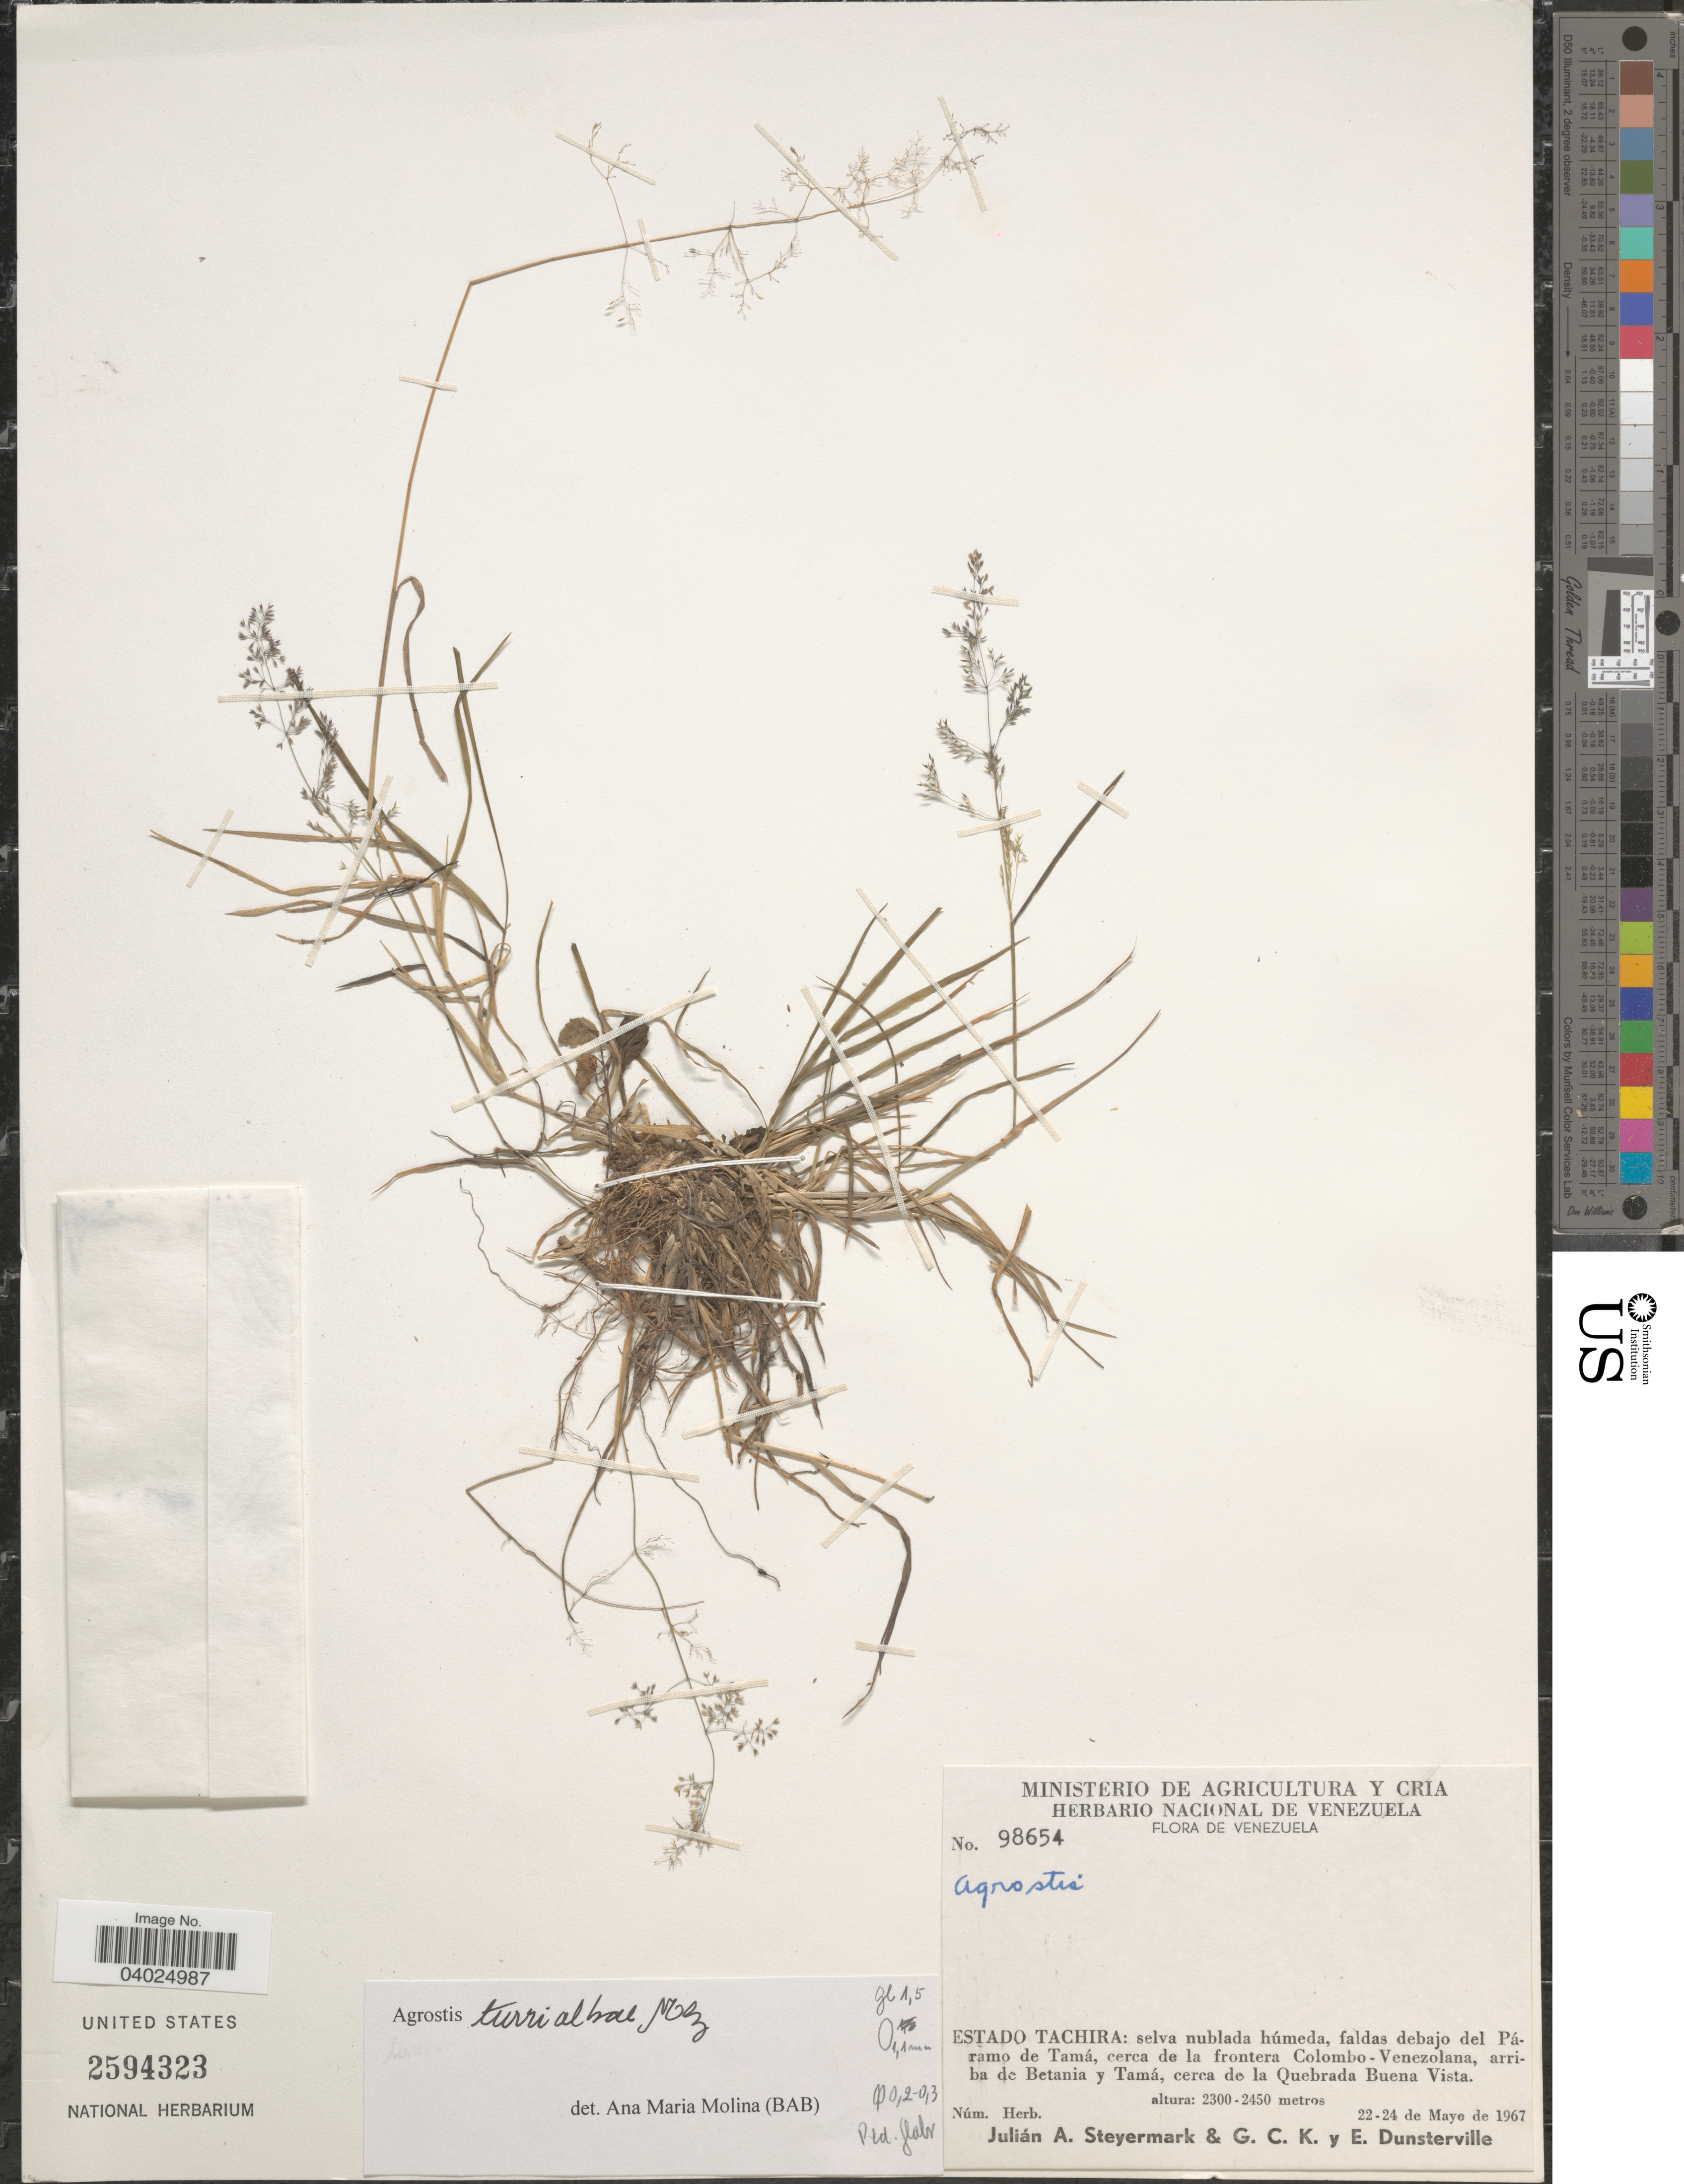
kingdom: Plantae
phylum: Tracheophyta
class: Liliopsida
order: Poales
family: Poaceae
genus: Agrostis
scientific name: Agrostis turrialbae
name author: Mez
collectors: J. Steyermark, G. C. K. Dunsterville & E. Dunsterville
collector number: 98654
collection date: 1967-05-22/1967-05-24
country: Venezuela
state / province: Tachira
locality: Selva nublada húmeda, faldas debajo del Páramo de Tamá, cerca de la frontera Colombo-Venezolana, arriba de Betania y Tamá, cerca de la Quebrada Buena Vista.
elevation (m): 2300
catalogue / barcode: US 2594323